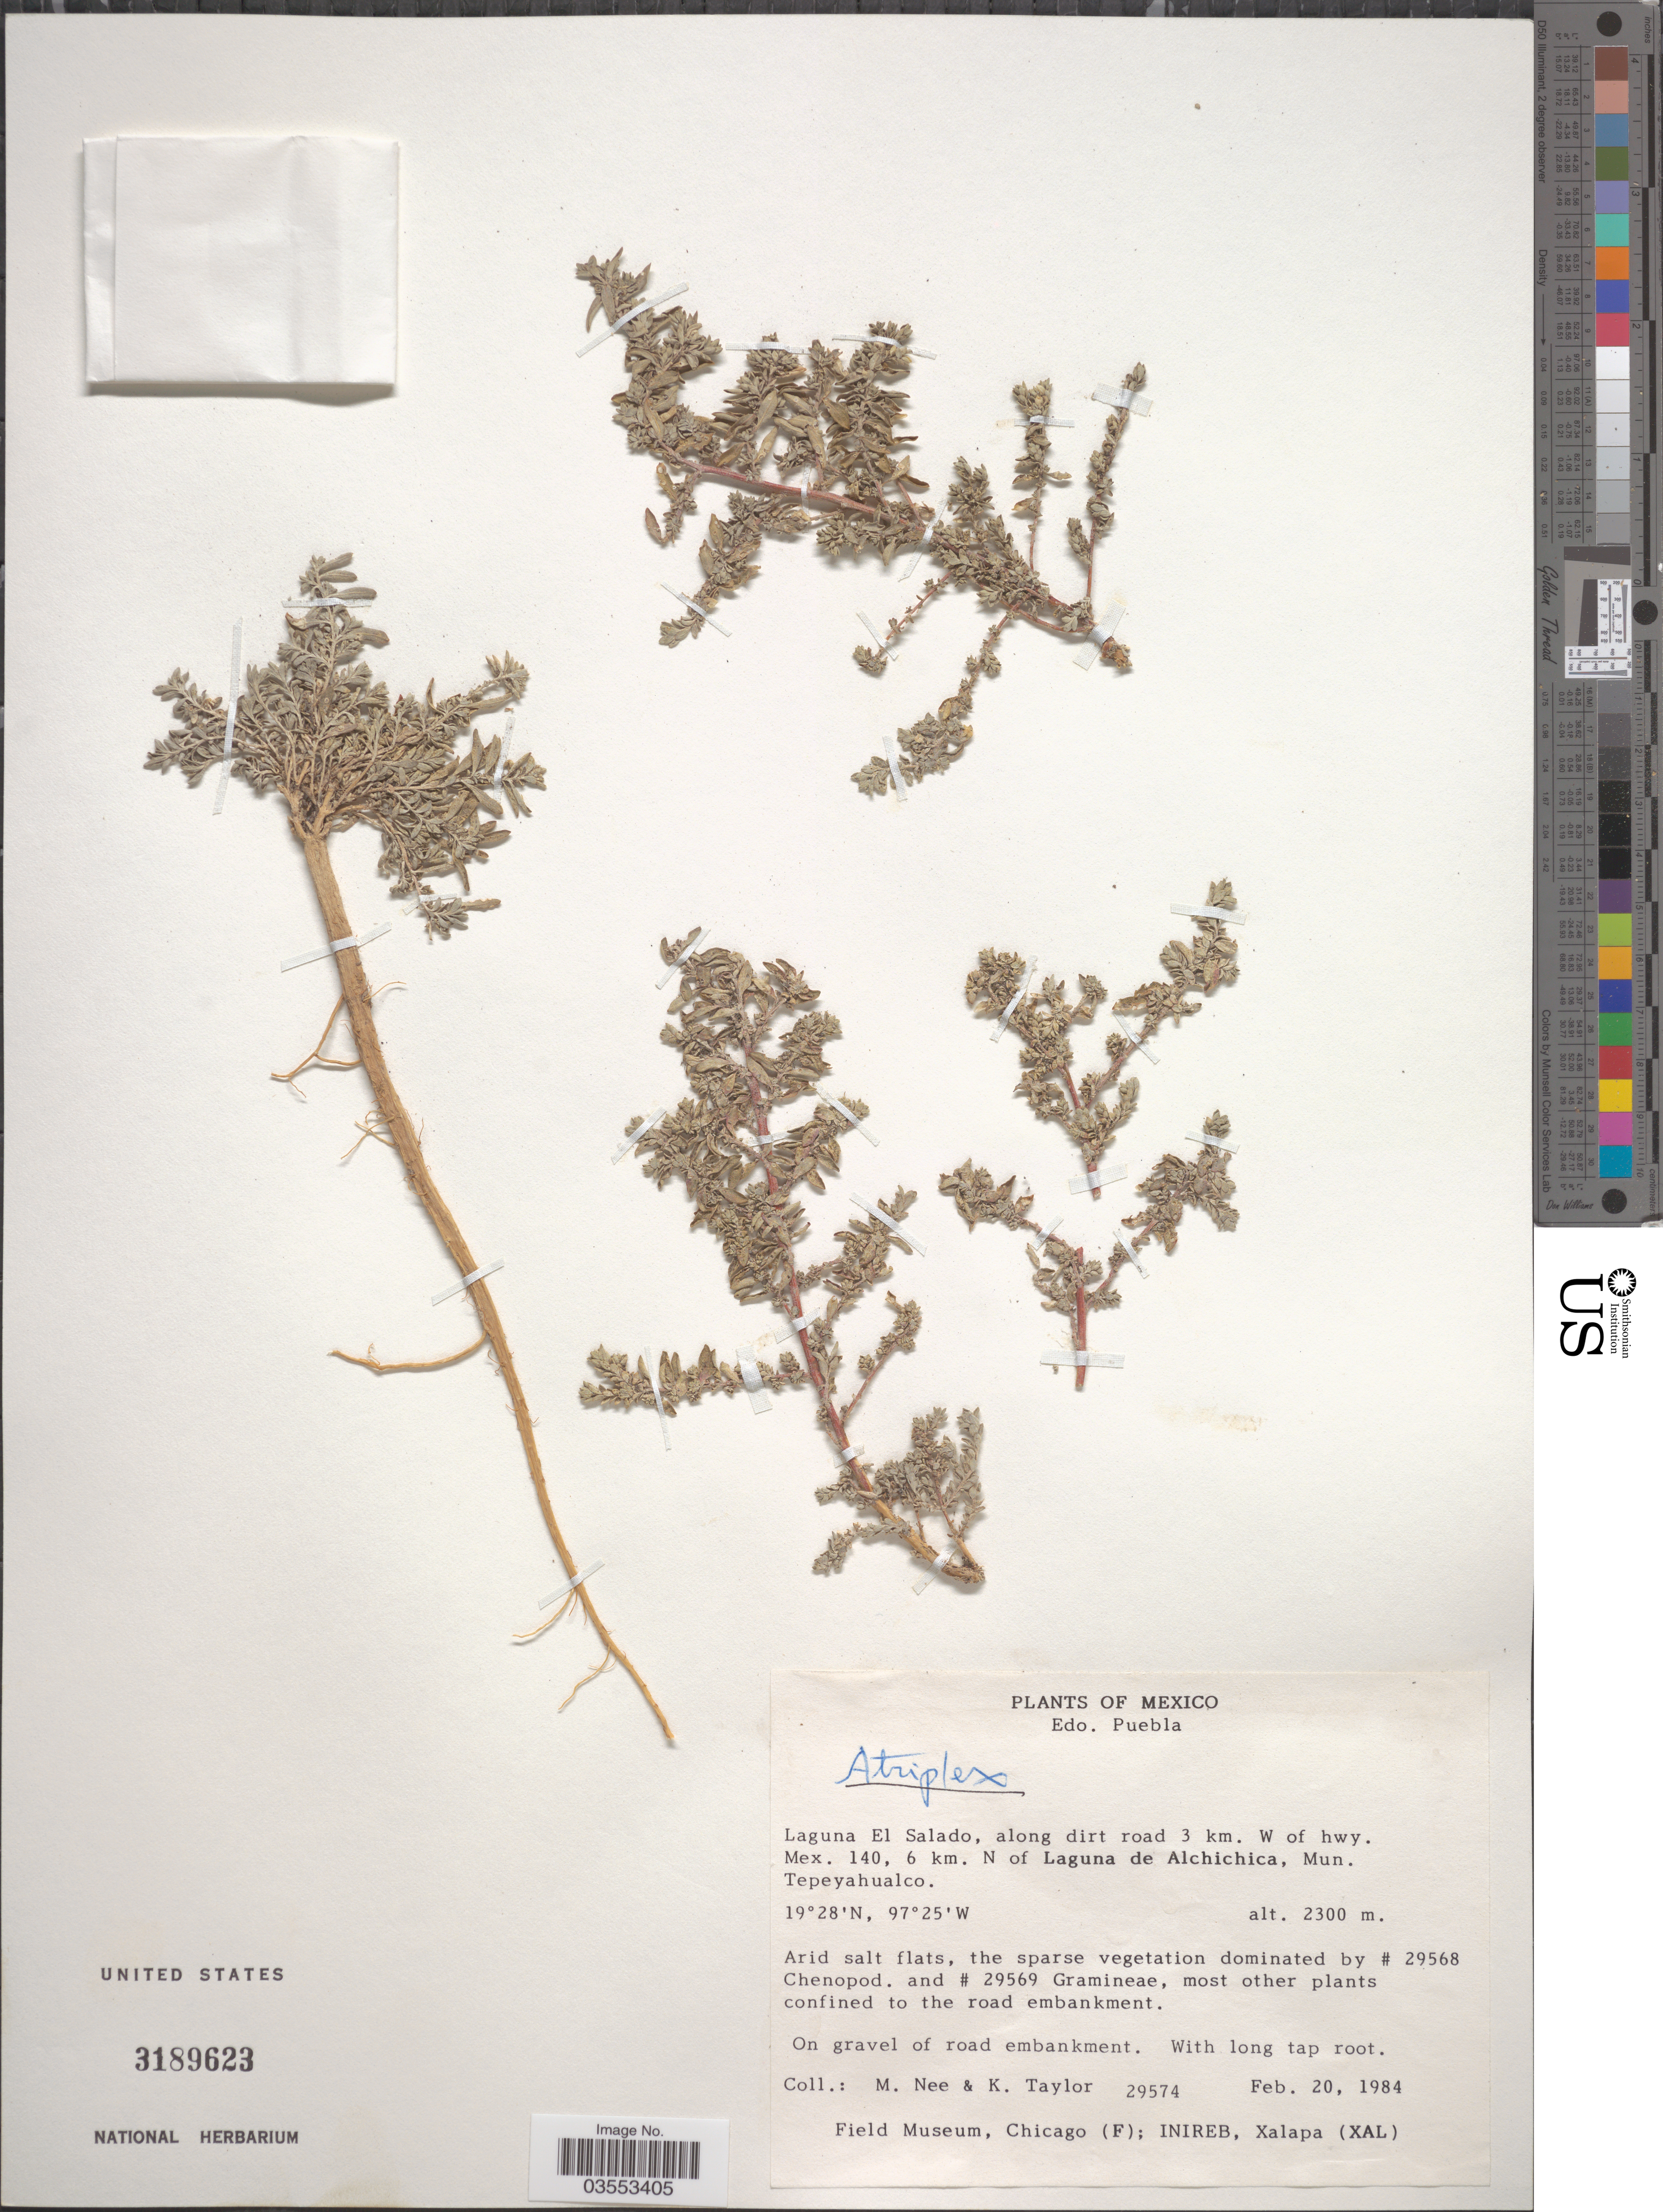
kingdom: Plantae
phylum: Tracheophyta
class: Magnoliopsida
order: Caryophyllales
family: Amaranthaceae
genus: Atriplex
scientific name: Atriplex sp.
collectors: M. Nee & K. Taylor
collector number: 29574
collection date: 1984-02-20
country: Mexico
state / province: Puebla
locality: Laguna El Salado, along dirt road 3 km. W of hwy. Mex. 140, 6 km. N. of Laguna de Alchichica, Mun. Tepeyahualco.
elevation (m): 2300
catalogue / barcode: US 3189623